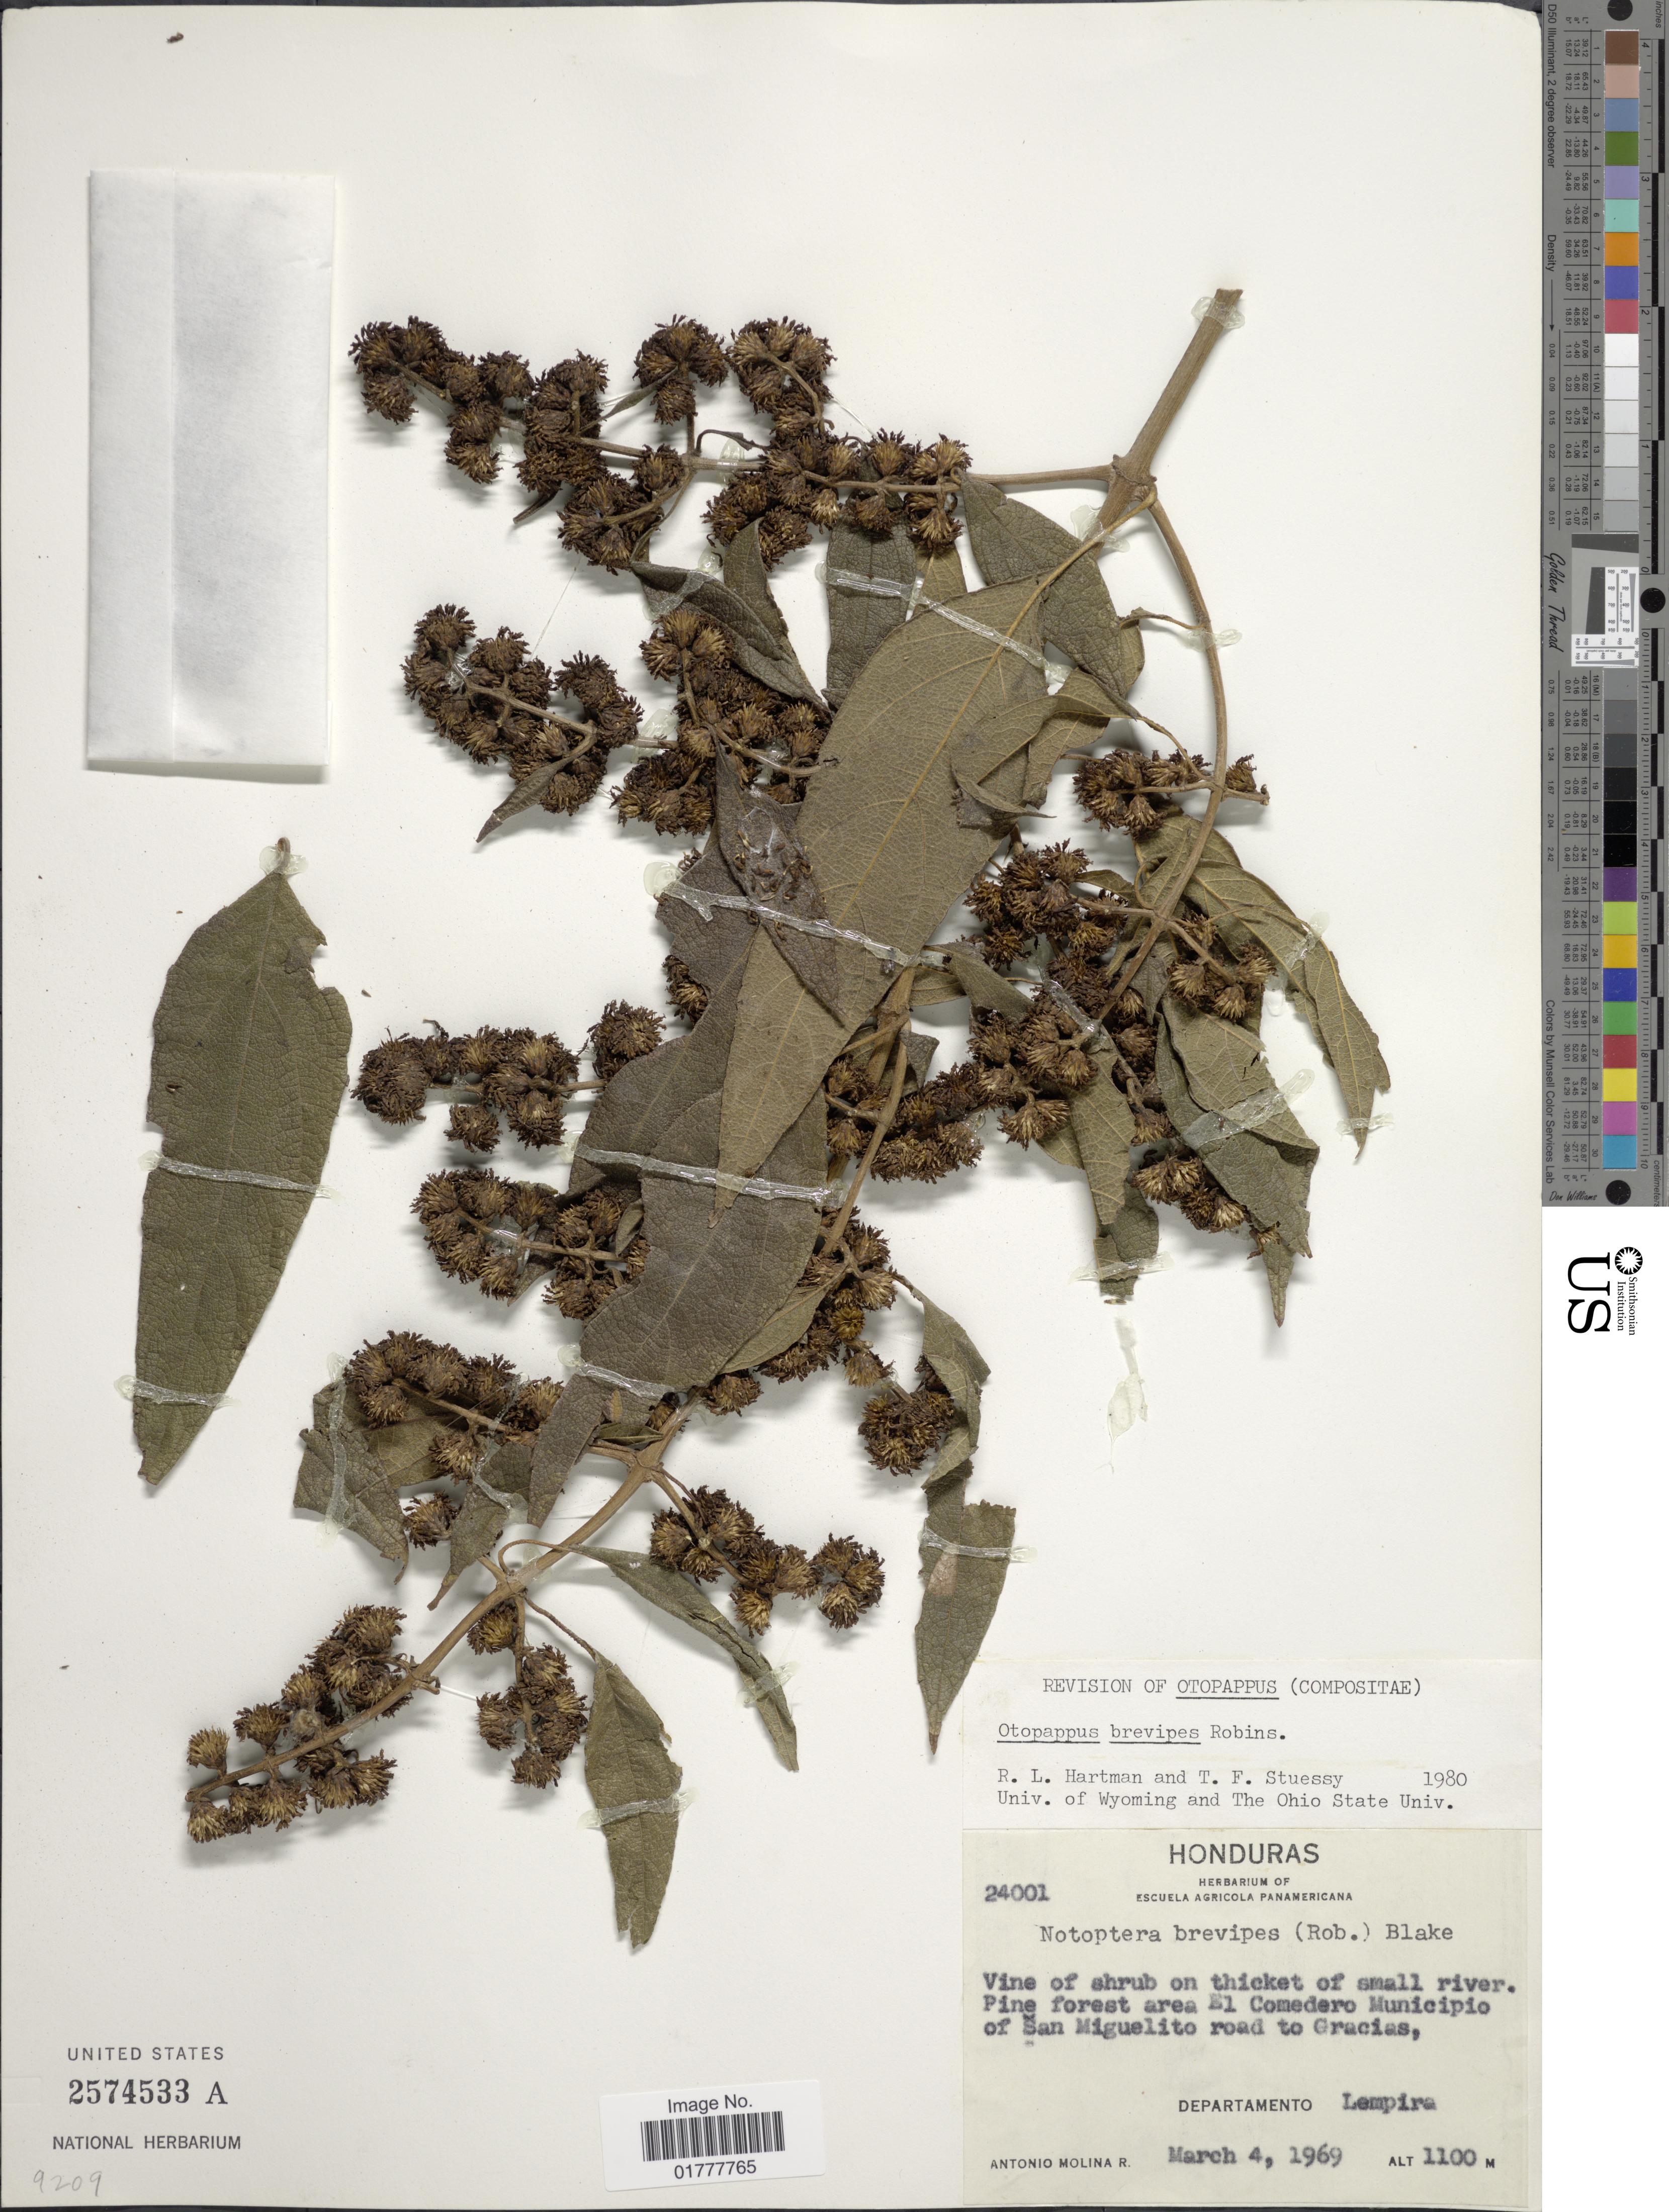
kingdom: Plantae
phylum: Tracheophyta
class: Magnoliopsida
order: Asterales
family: Asteraceae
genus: Otopappus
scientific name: Otopappus brevipes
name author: B.L. Rob.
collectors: A. Molina R.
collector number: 24001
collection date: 1969-03-04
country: Honduras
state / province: Lempira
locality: Pine forest area El Comedero Municipio of San Miguelito road to Gracias.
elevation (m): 1100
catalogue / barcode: US 2574533A